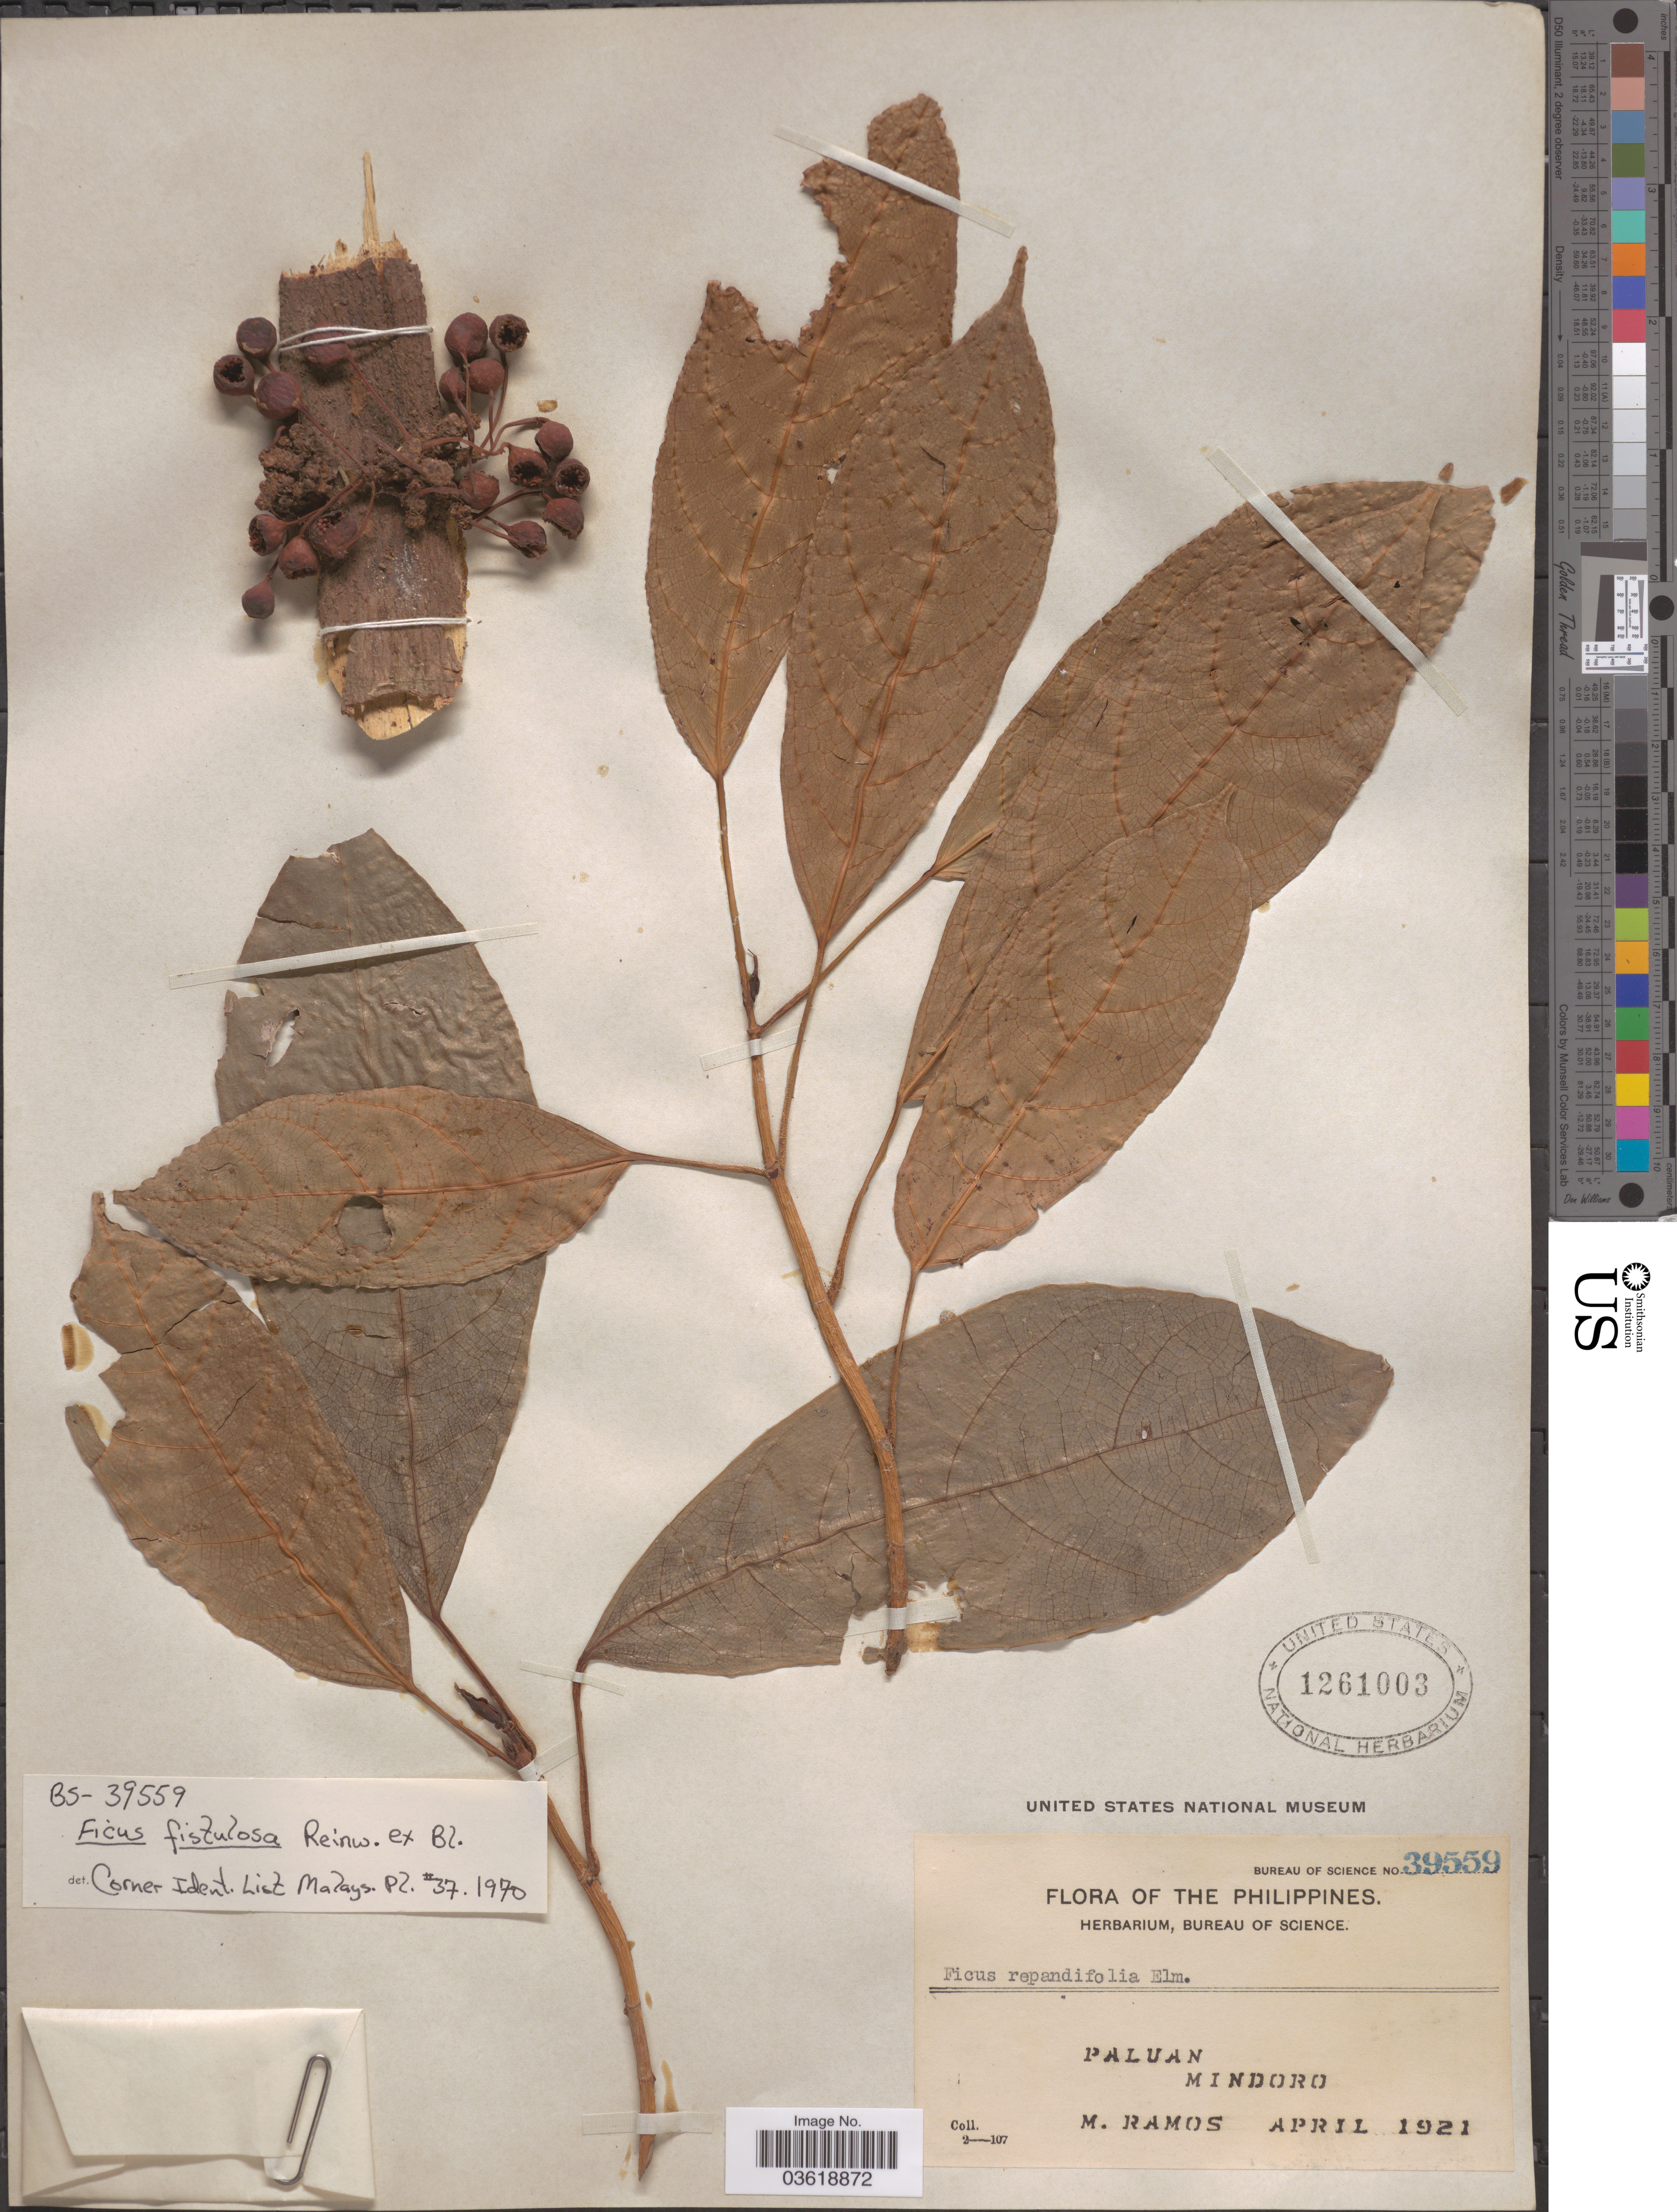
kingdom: Plantae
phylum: Tracheophyta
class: Magnoliopsida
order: Rosales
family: Moraceae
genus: Ficus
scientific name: Ficus fistulosa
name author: Reinw. ex Blume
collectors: M. Ramos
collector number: Bureau of Science 39559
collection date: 1921-04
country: Philippines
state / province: Mimaropa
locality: Paluan. Mindoro.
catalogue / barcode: US 1261003